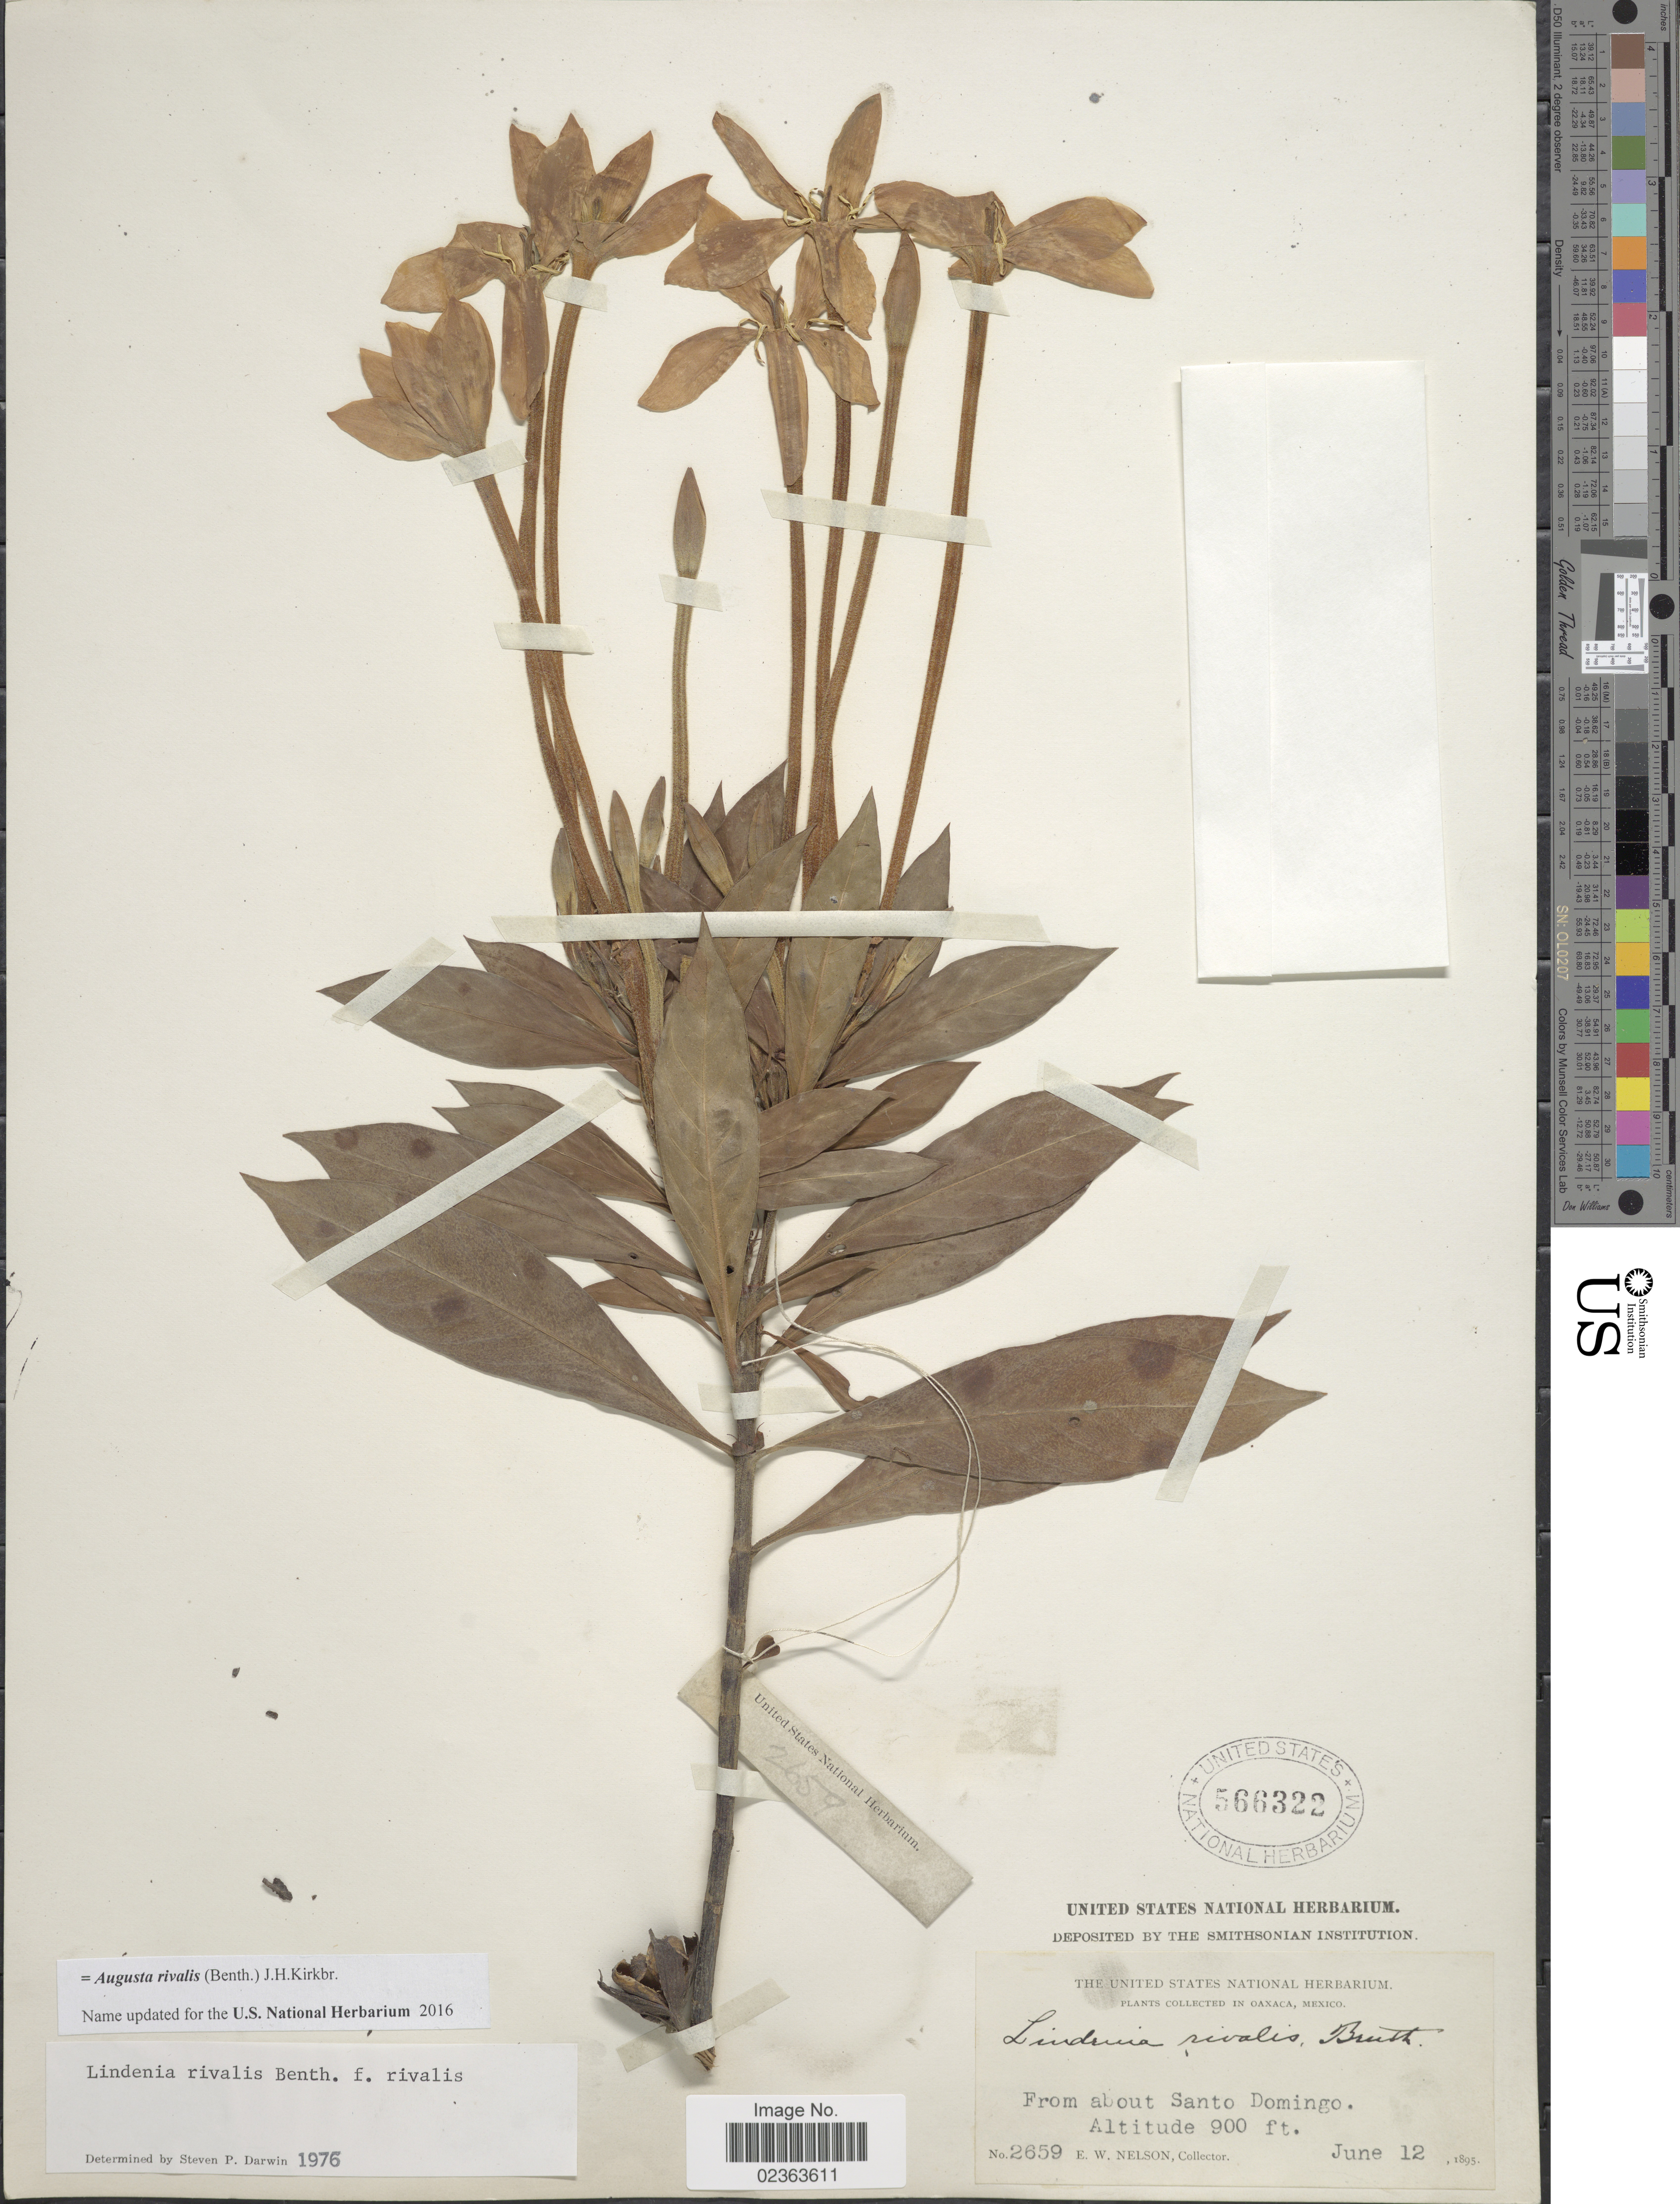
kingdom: Plantae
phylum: Tracheophyta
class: Magnoliopsida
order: Gentianales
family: Rubiaceae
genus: Augusta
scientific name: Augusta rivalis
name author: (Benth.) J.H. Kirkbr.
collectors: E. W. Nelson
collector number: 2659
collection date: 1895-06-12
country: Mexico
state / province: Oaxaca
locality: From about Santo Domingo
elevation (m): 274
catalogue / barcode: US 566322